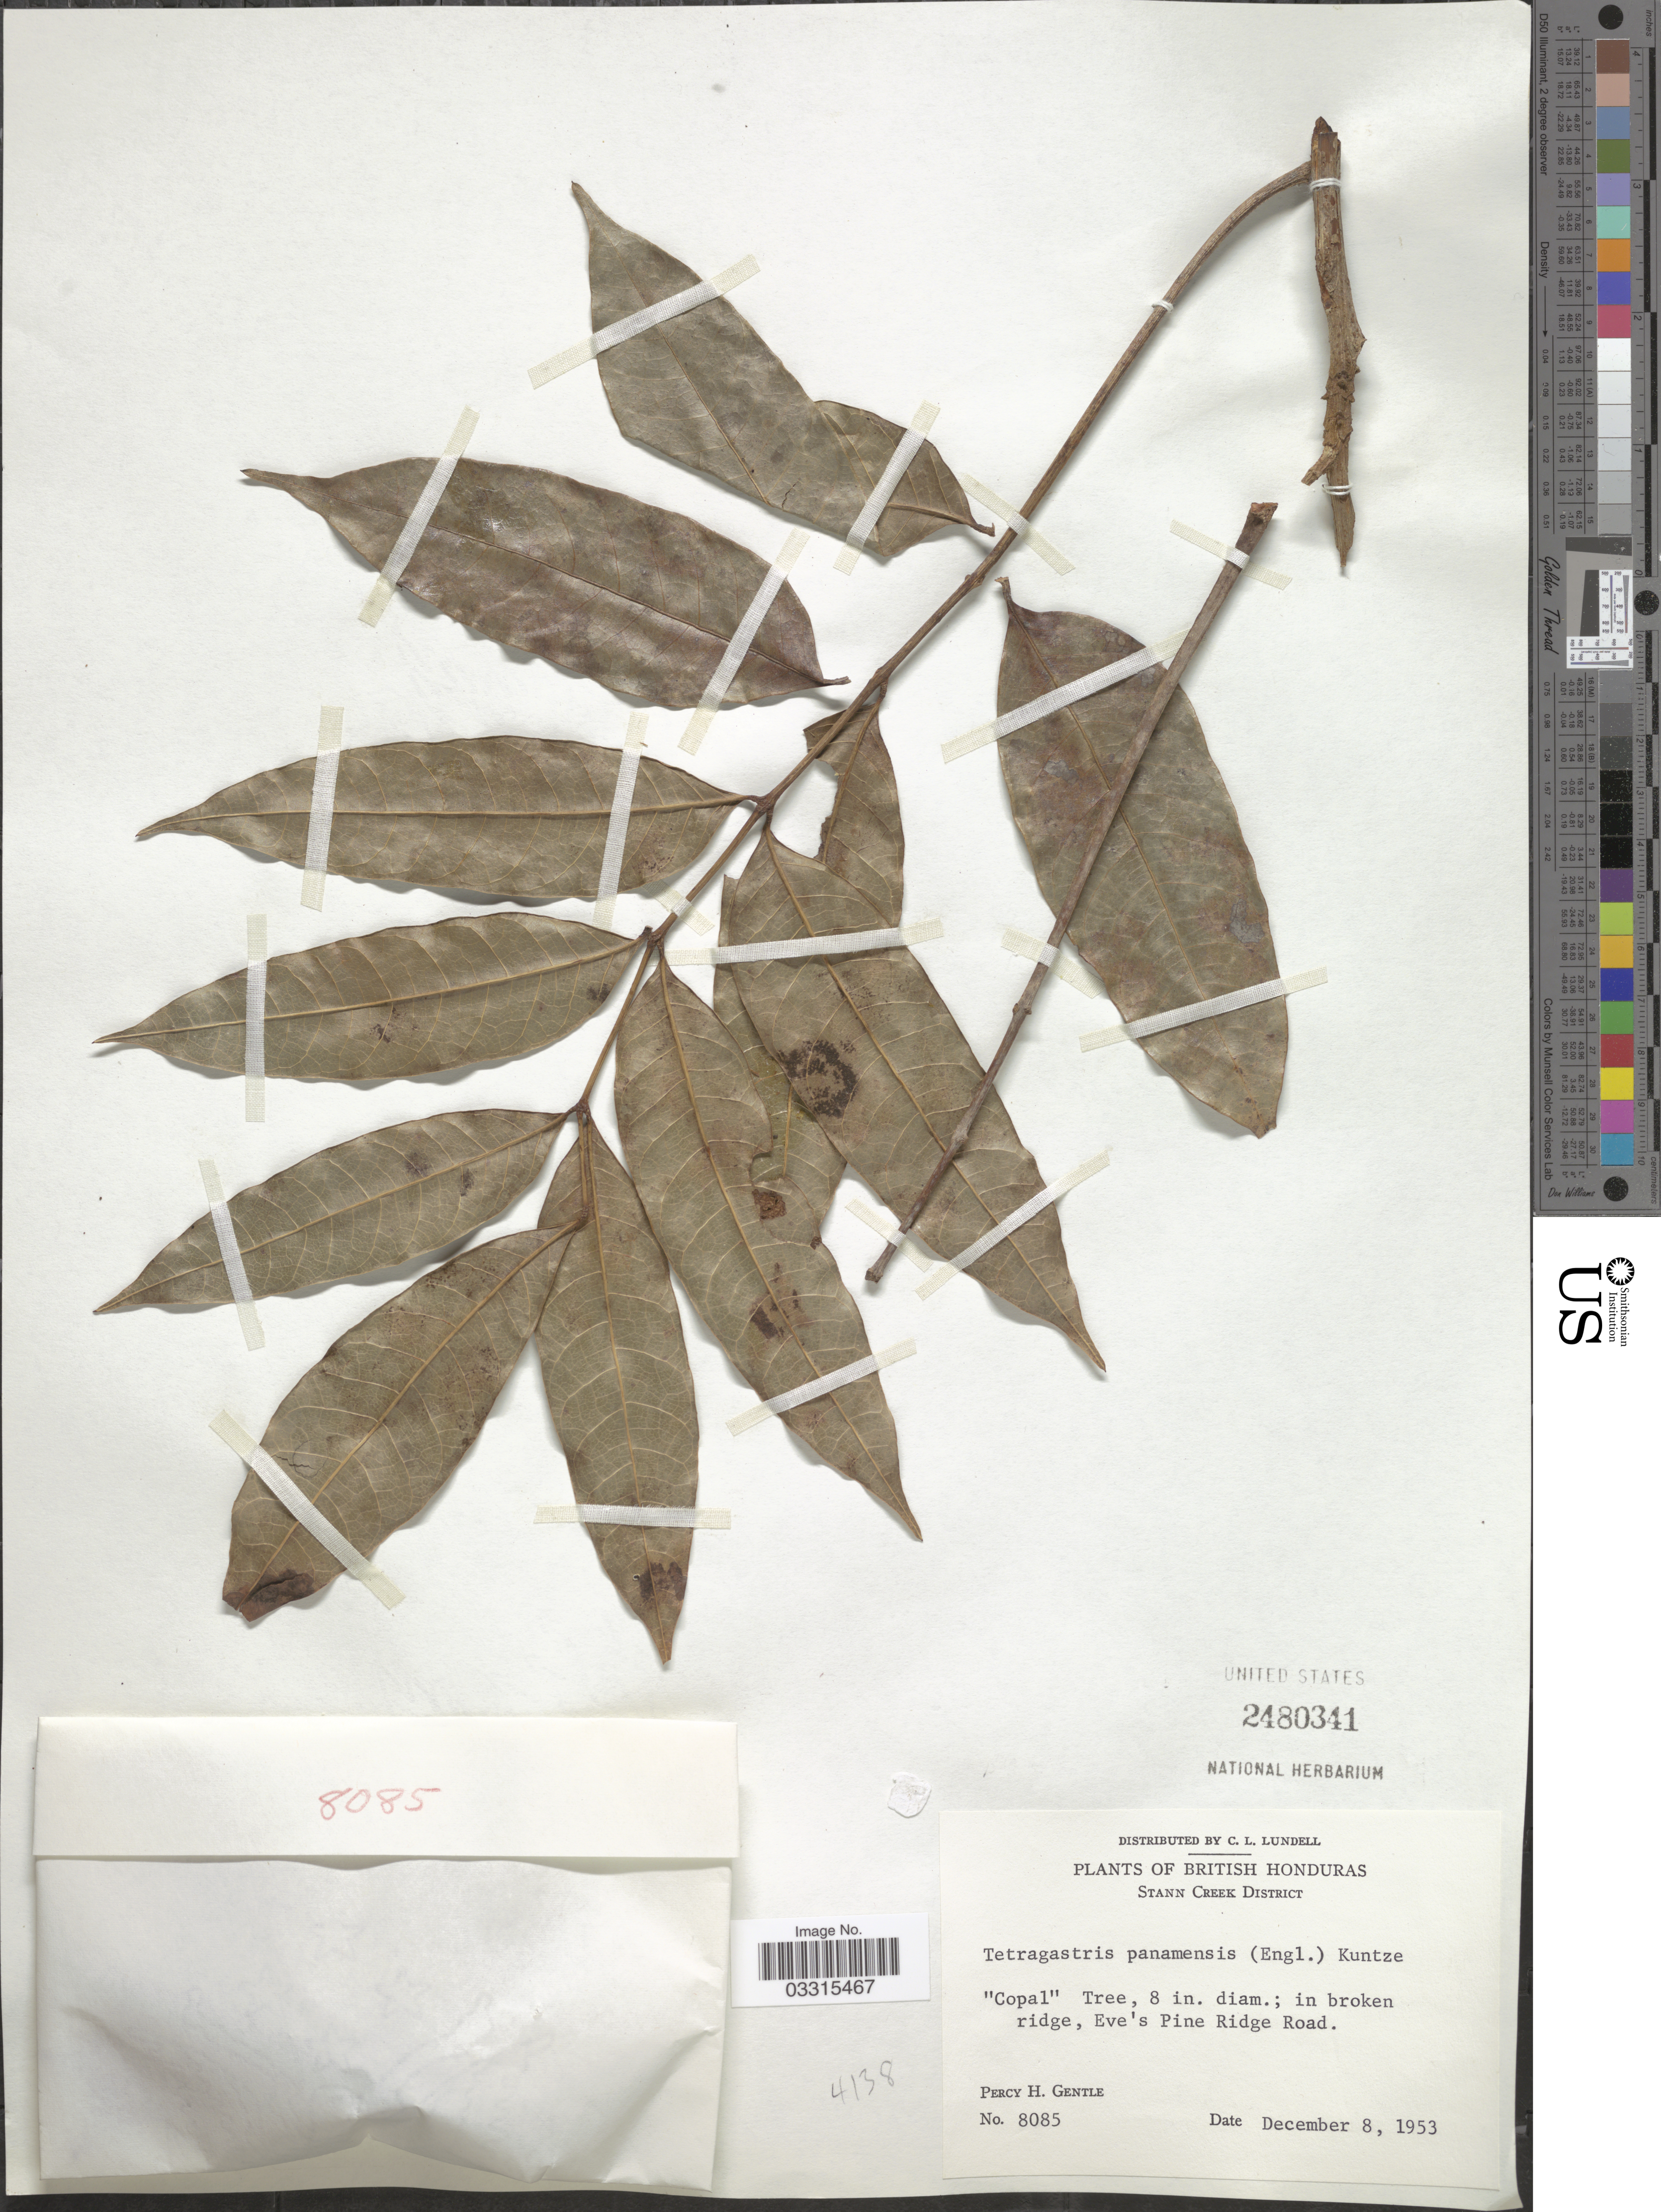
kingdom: Plantae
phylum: Tracheophyta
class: Magnoliopsida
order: Sapindales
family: Burseraceae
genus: Protium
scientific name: Protium stevensonii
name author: (Standl.) Daly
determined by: Daly, Douglas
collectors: P. H. Gentle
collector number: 8085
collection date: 1953-12-08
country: Belize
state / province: Stann Creek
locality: British Honduras. Stann Creek District. Eve's Pine Ridge Road.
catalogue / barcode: US 2480341